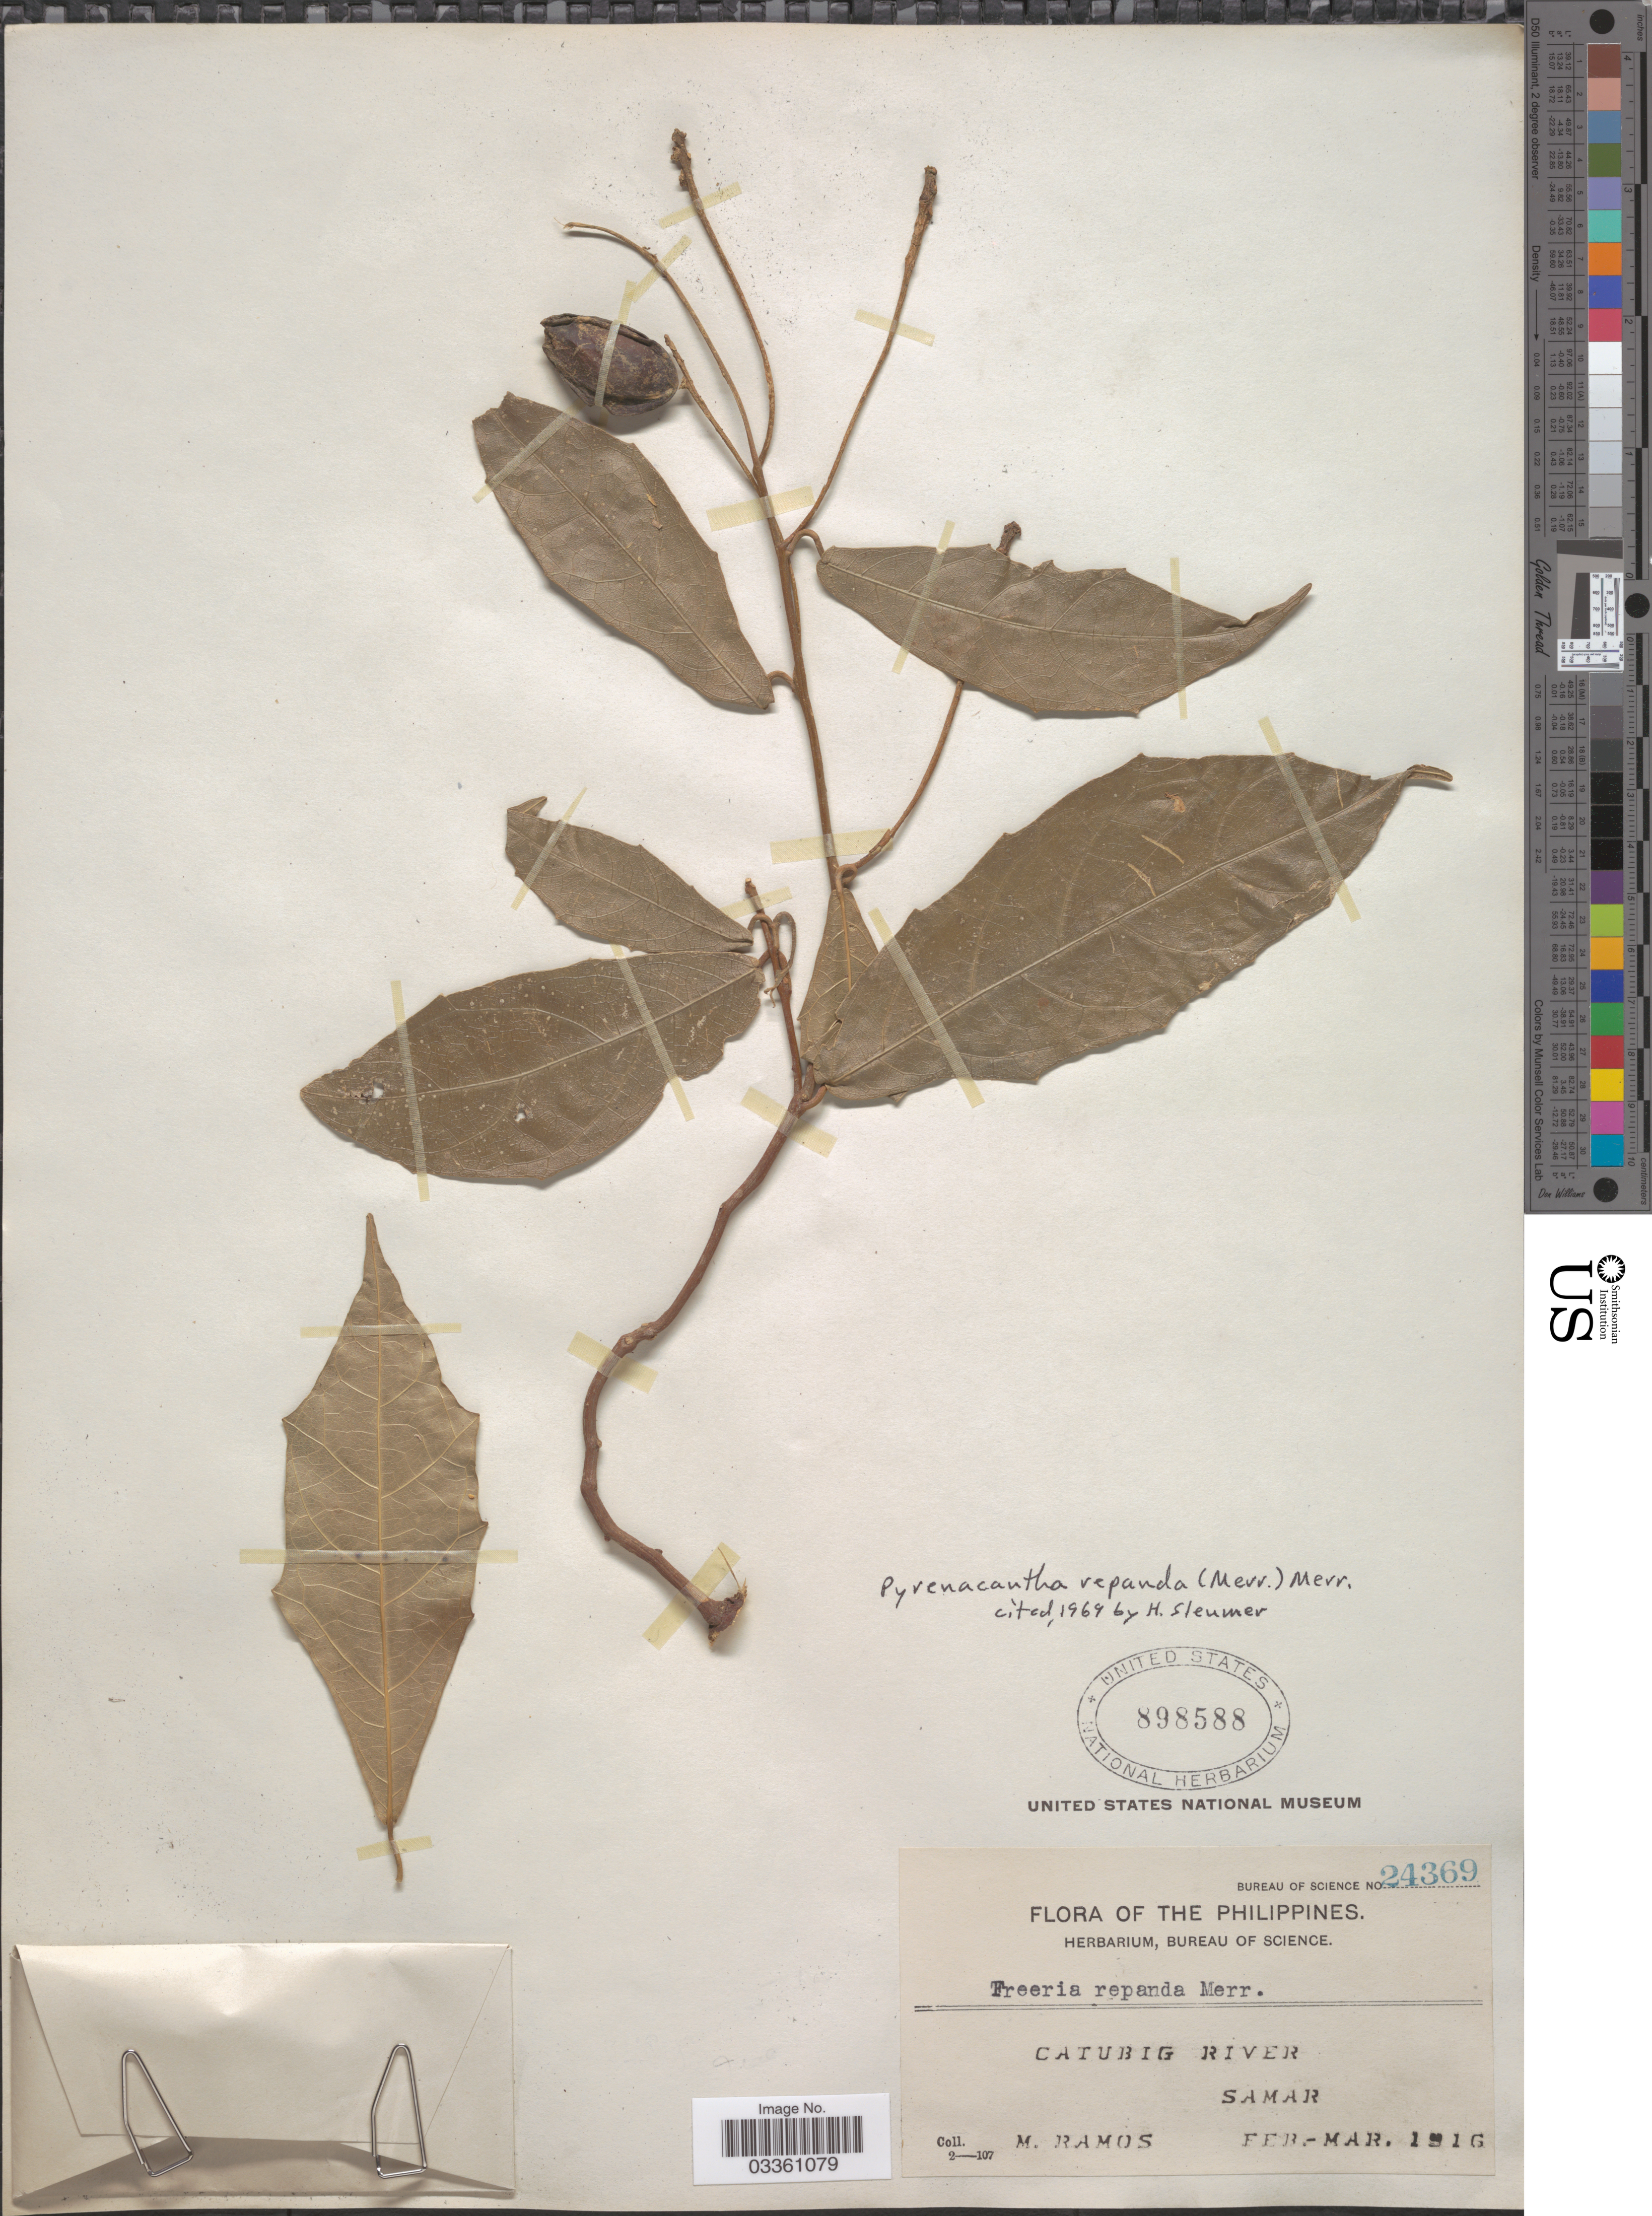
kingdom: Plantae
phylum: Tracheophyta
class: Magnoliopsida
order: Icacinales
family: Icacinaceae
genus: Pyrenacantha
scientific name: Pyrenacantha repanda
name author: (Merr.) Merr.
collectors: M. Ramos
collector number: Bureau of Science 24369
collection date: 1916-02/1916-03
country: Philippines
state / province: Eastern Visayas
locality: Catubig River. Samar.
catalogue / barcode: US 898588